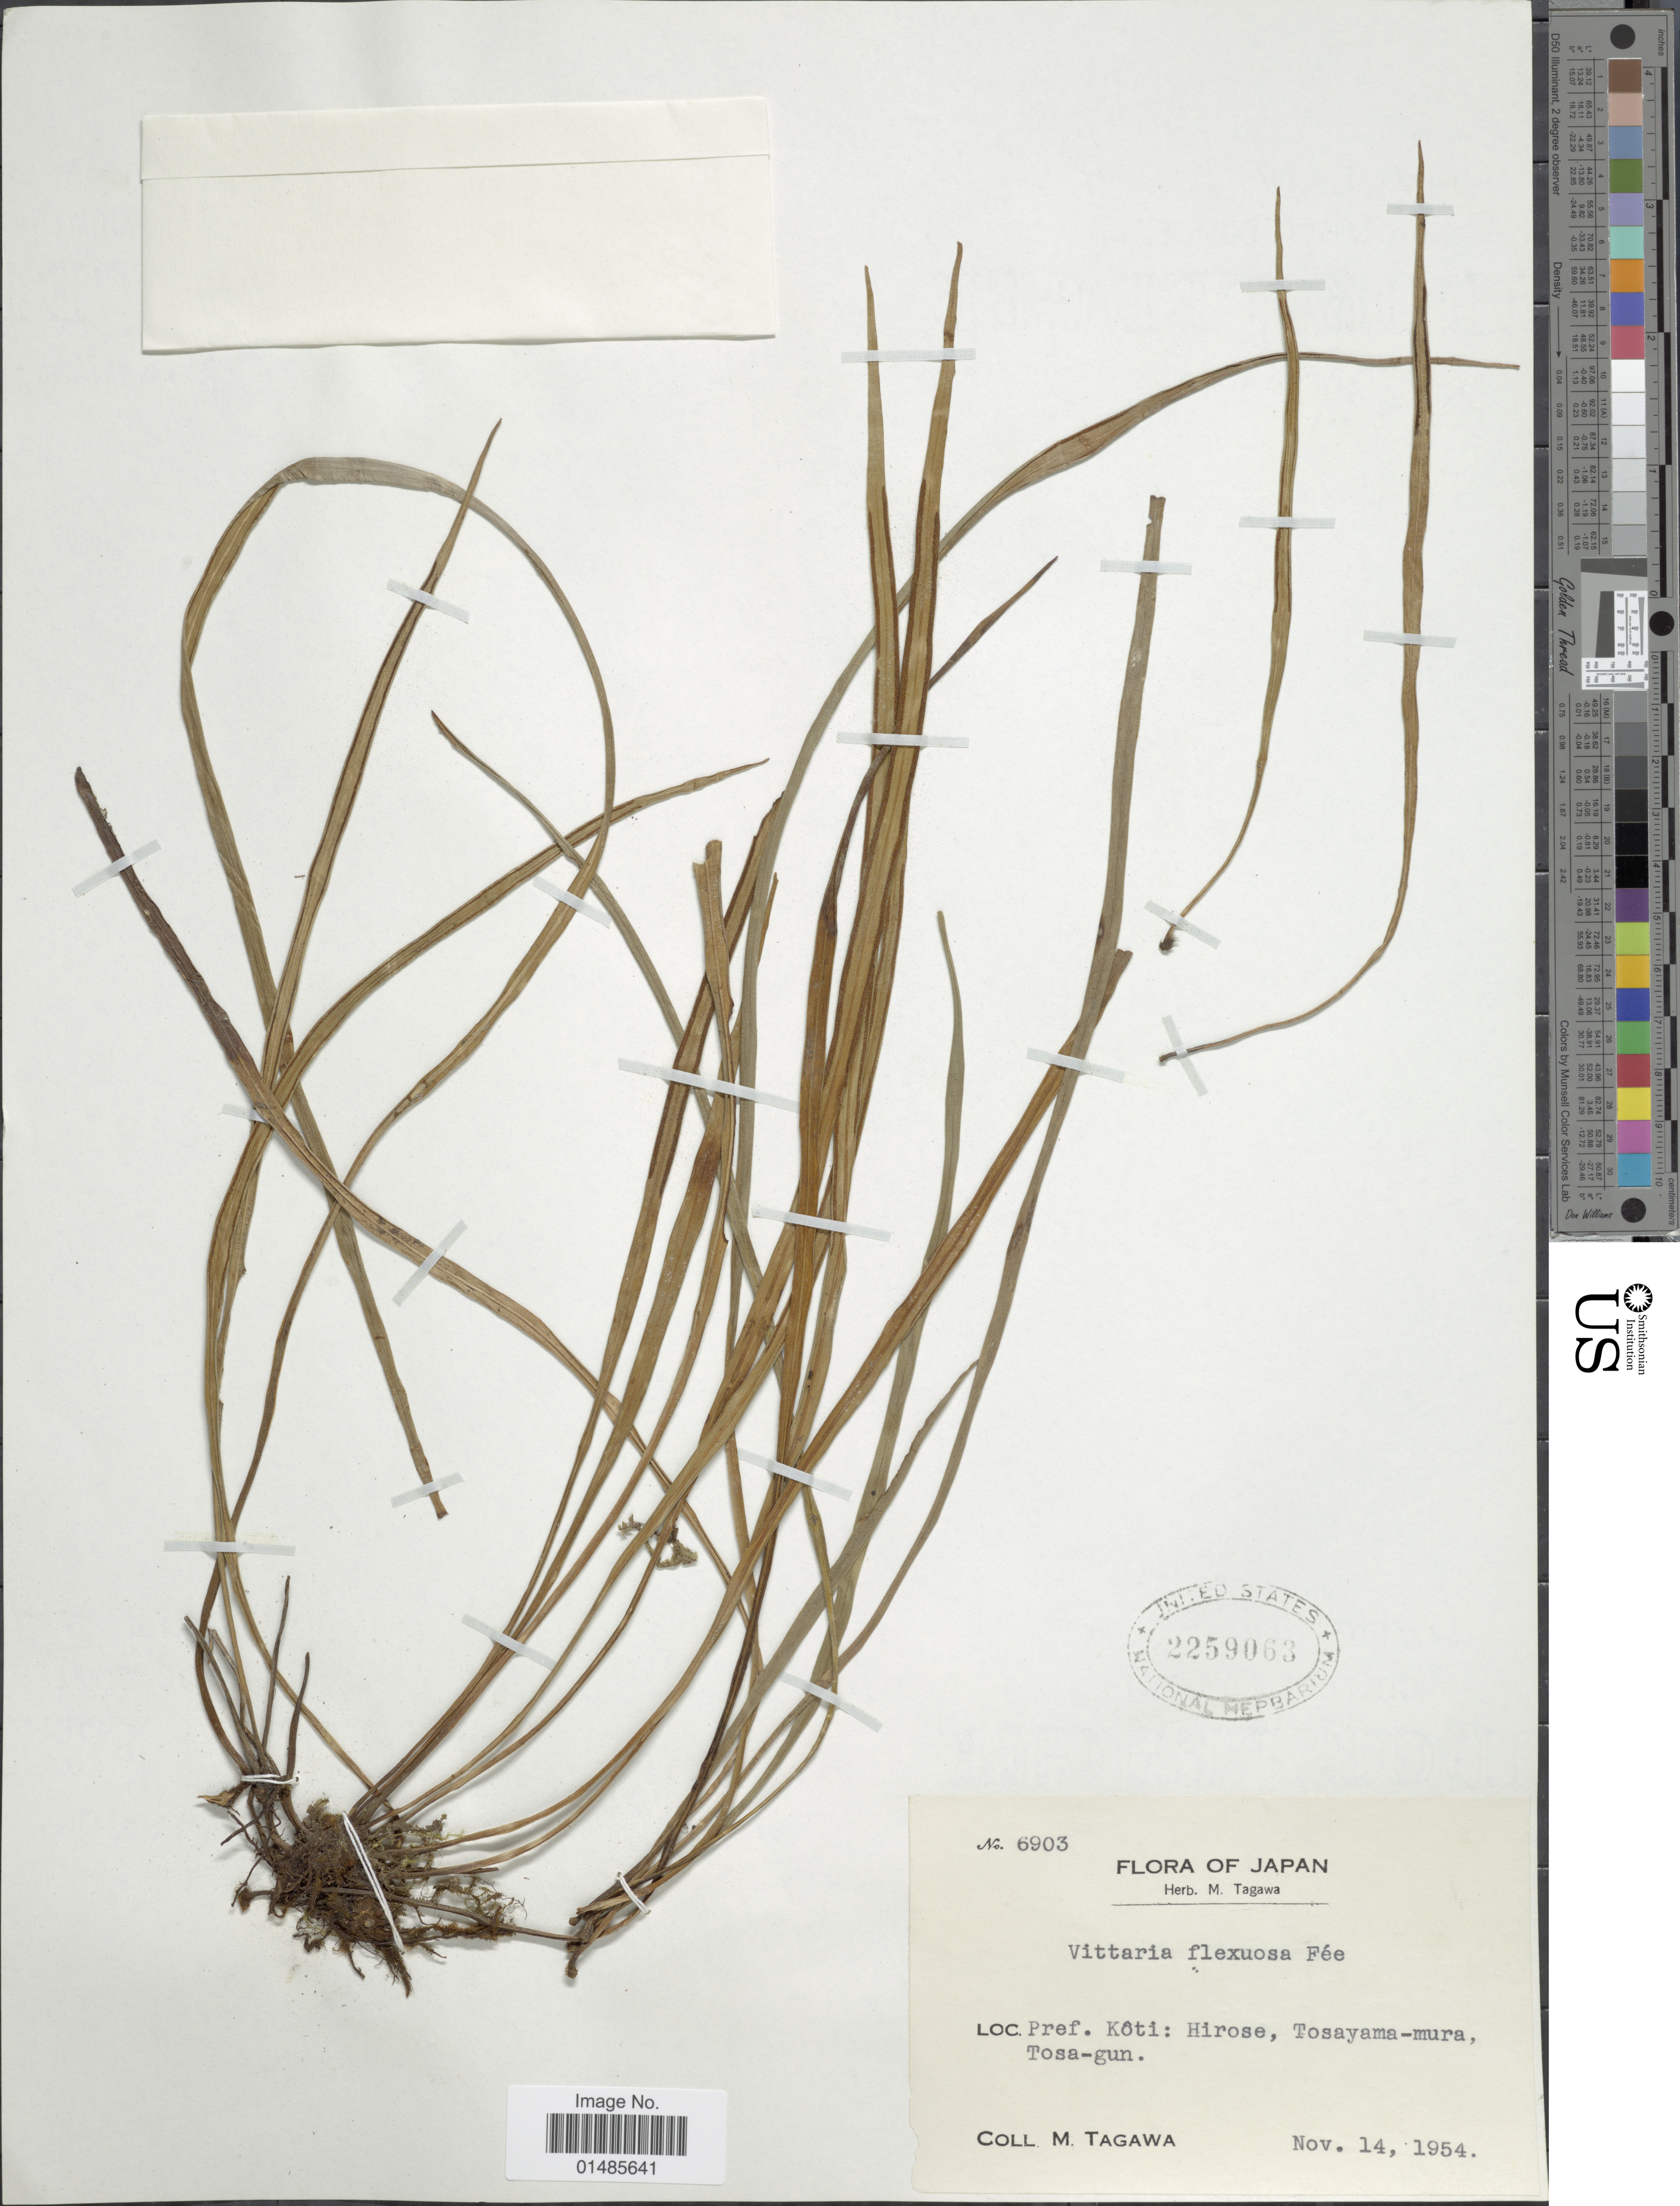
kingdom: Plantae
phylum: Tracheophyta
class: Polypodiopsida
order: Polypodiales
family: Pteridaceae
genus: Haplopteris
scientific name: Haplopteris flexuosa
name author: (Fée) E.H. Crane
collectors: M. Tagawa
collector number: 6903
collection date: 1954-11-14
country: Japan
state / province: Koti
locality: Hirose, Tosayama-mura, Tosa-gun.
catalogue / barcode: US 2259063